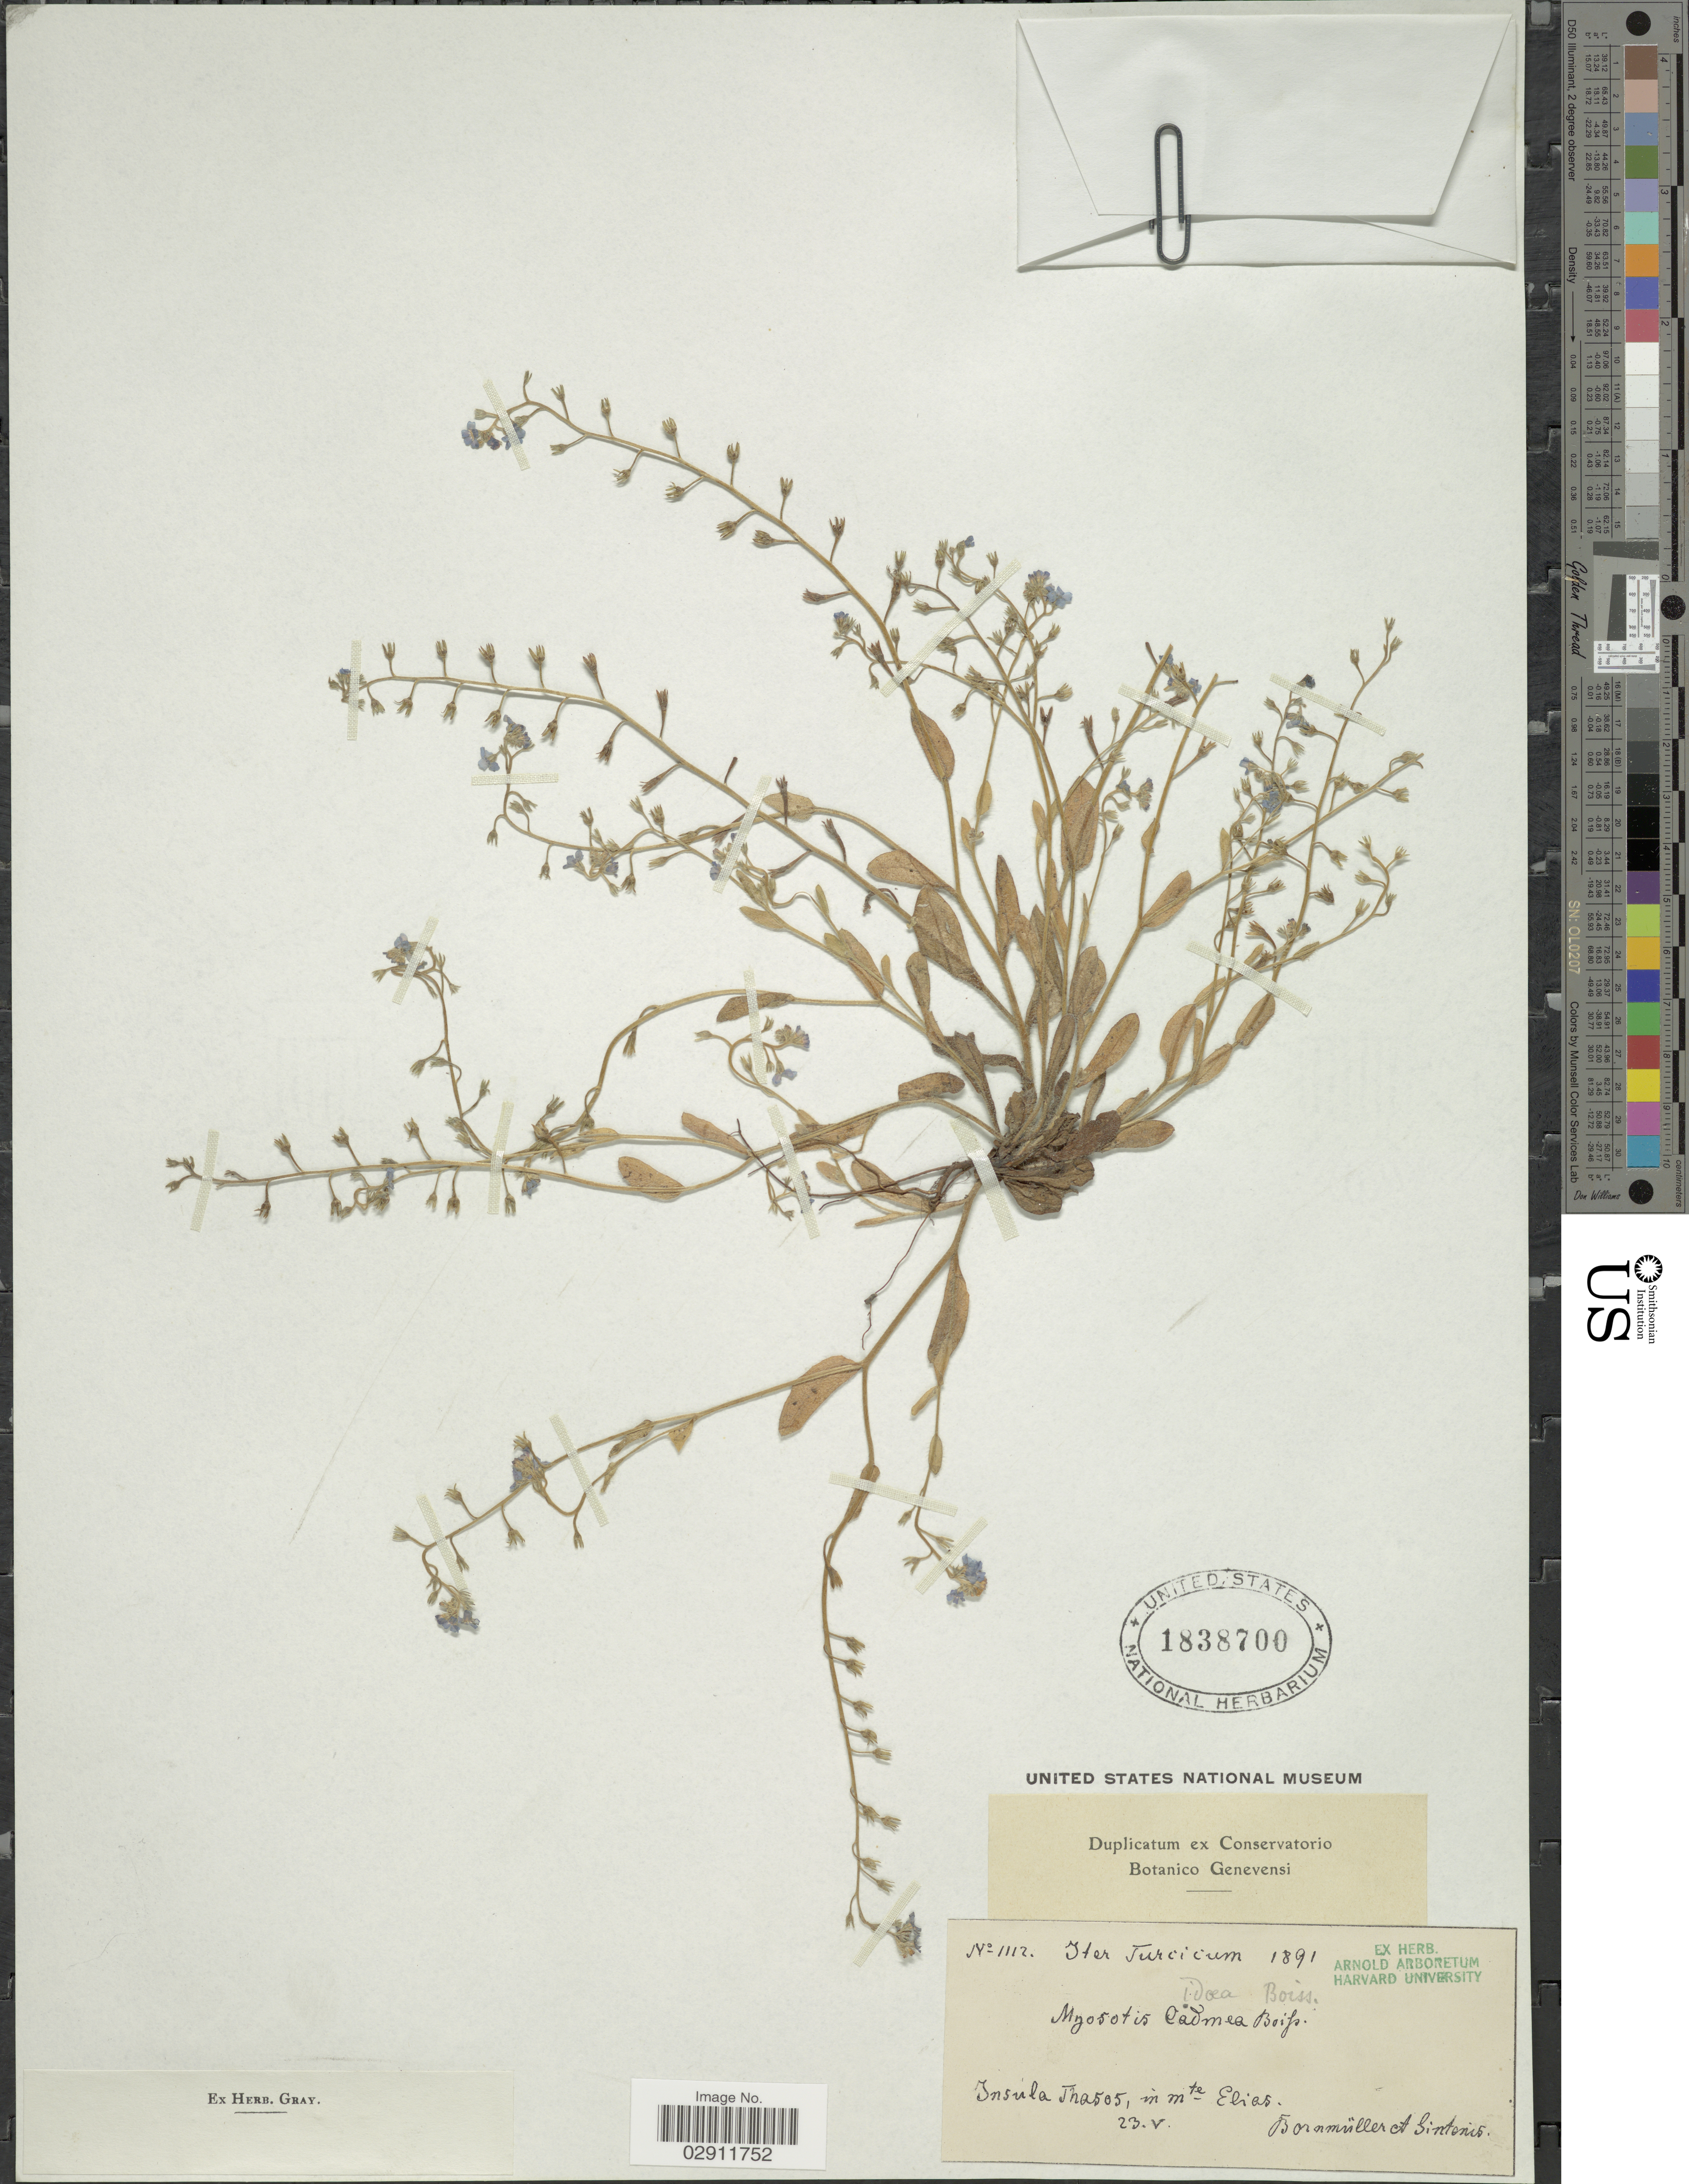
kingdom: Plantae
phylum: Tracheophyta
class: Magnoliopsida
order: Boraginales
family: Boraginaceae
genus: Myosotis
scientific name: Myosotis cadmea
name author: Boiss.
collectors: Bornmüller & -. Sintenis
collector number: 1112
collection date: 1891-05-23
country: Greece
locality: Iter Turcicum. Insula Thasos, in mte Elias.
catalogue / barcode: US 1838700